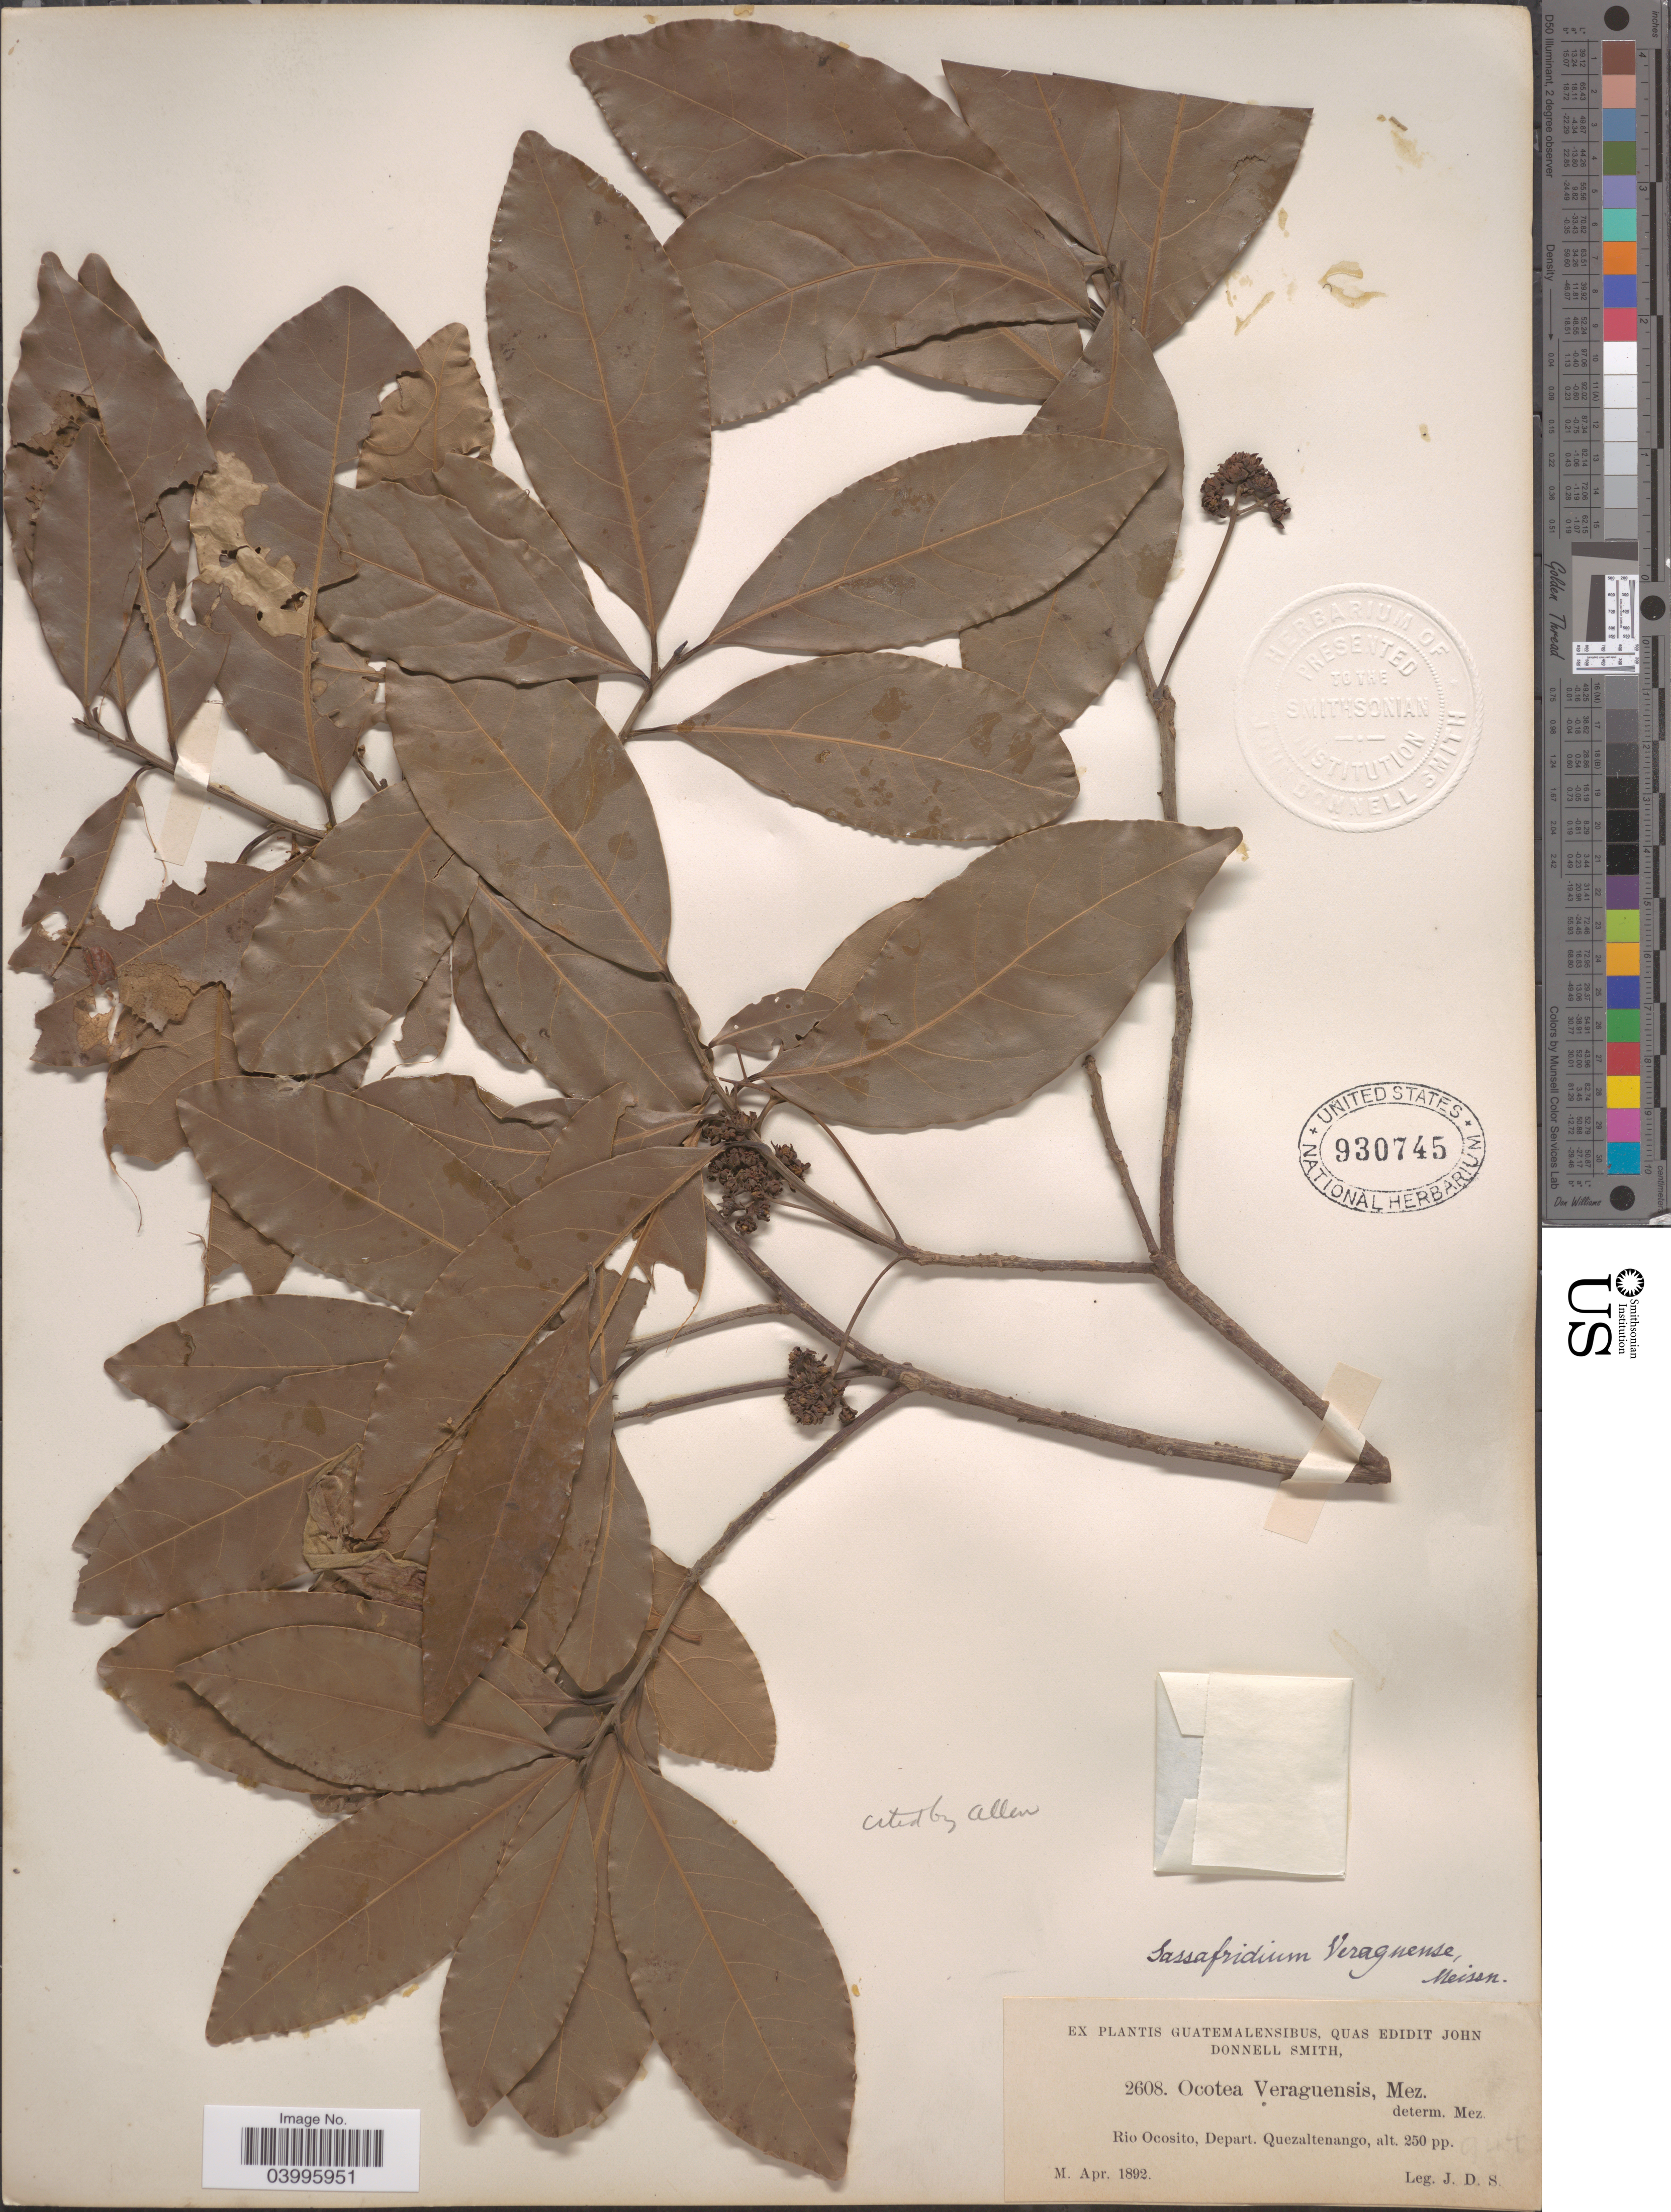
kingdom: Plantae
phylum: Tracheophyta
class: Magnoliopsida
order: Laurales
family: Lauraceae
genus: Ocotea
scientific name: Ocotea veraguensis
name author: (Meisn.) Mez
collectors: J. Donnell Smith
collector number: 2608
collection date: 1892-04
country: Guatemala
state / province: Quetzaltenango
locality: Rio Ocosito, Depart. Quezaltenango.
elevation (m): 76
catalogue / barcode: US 930745